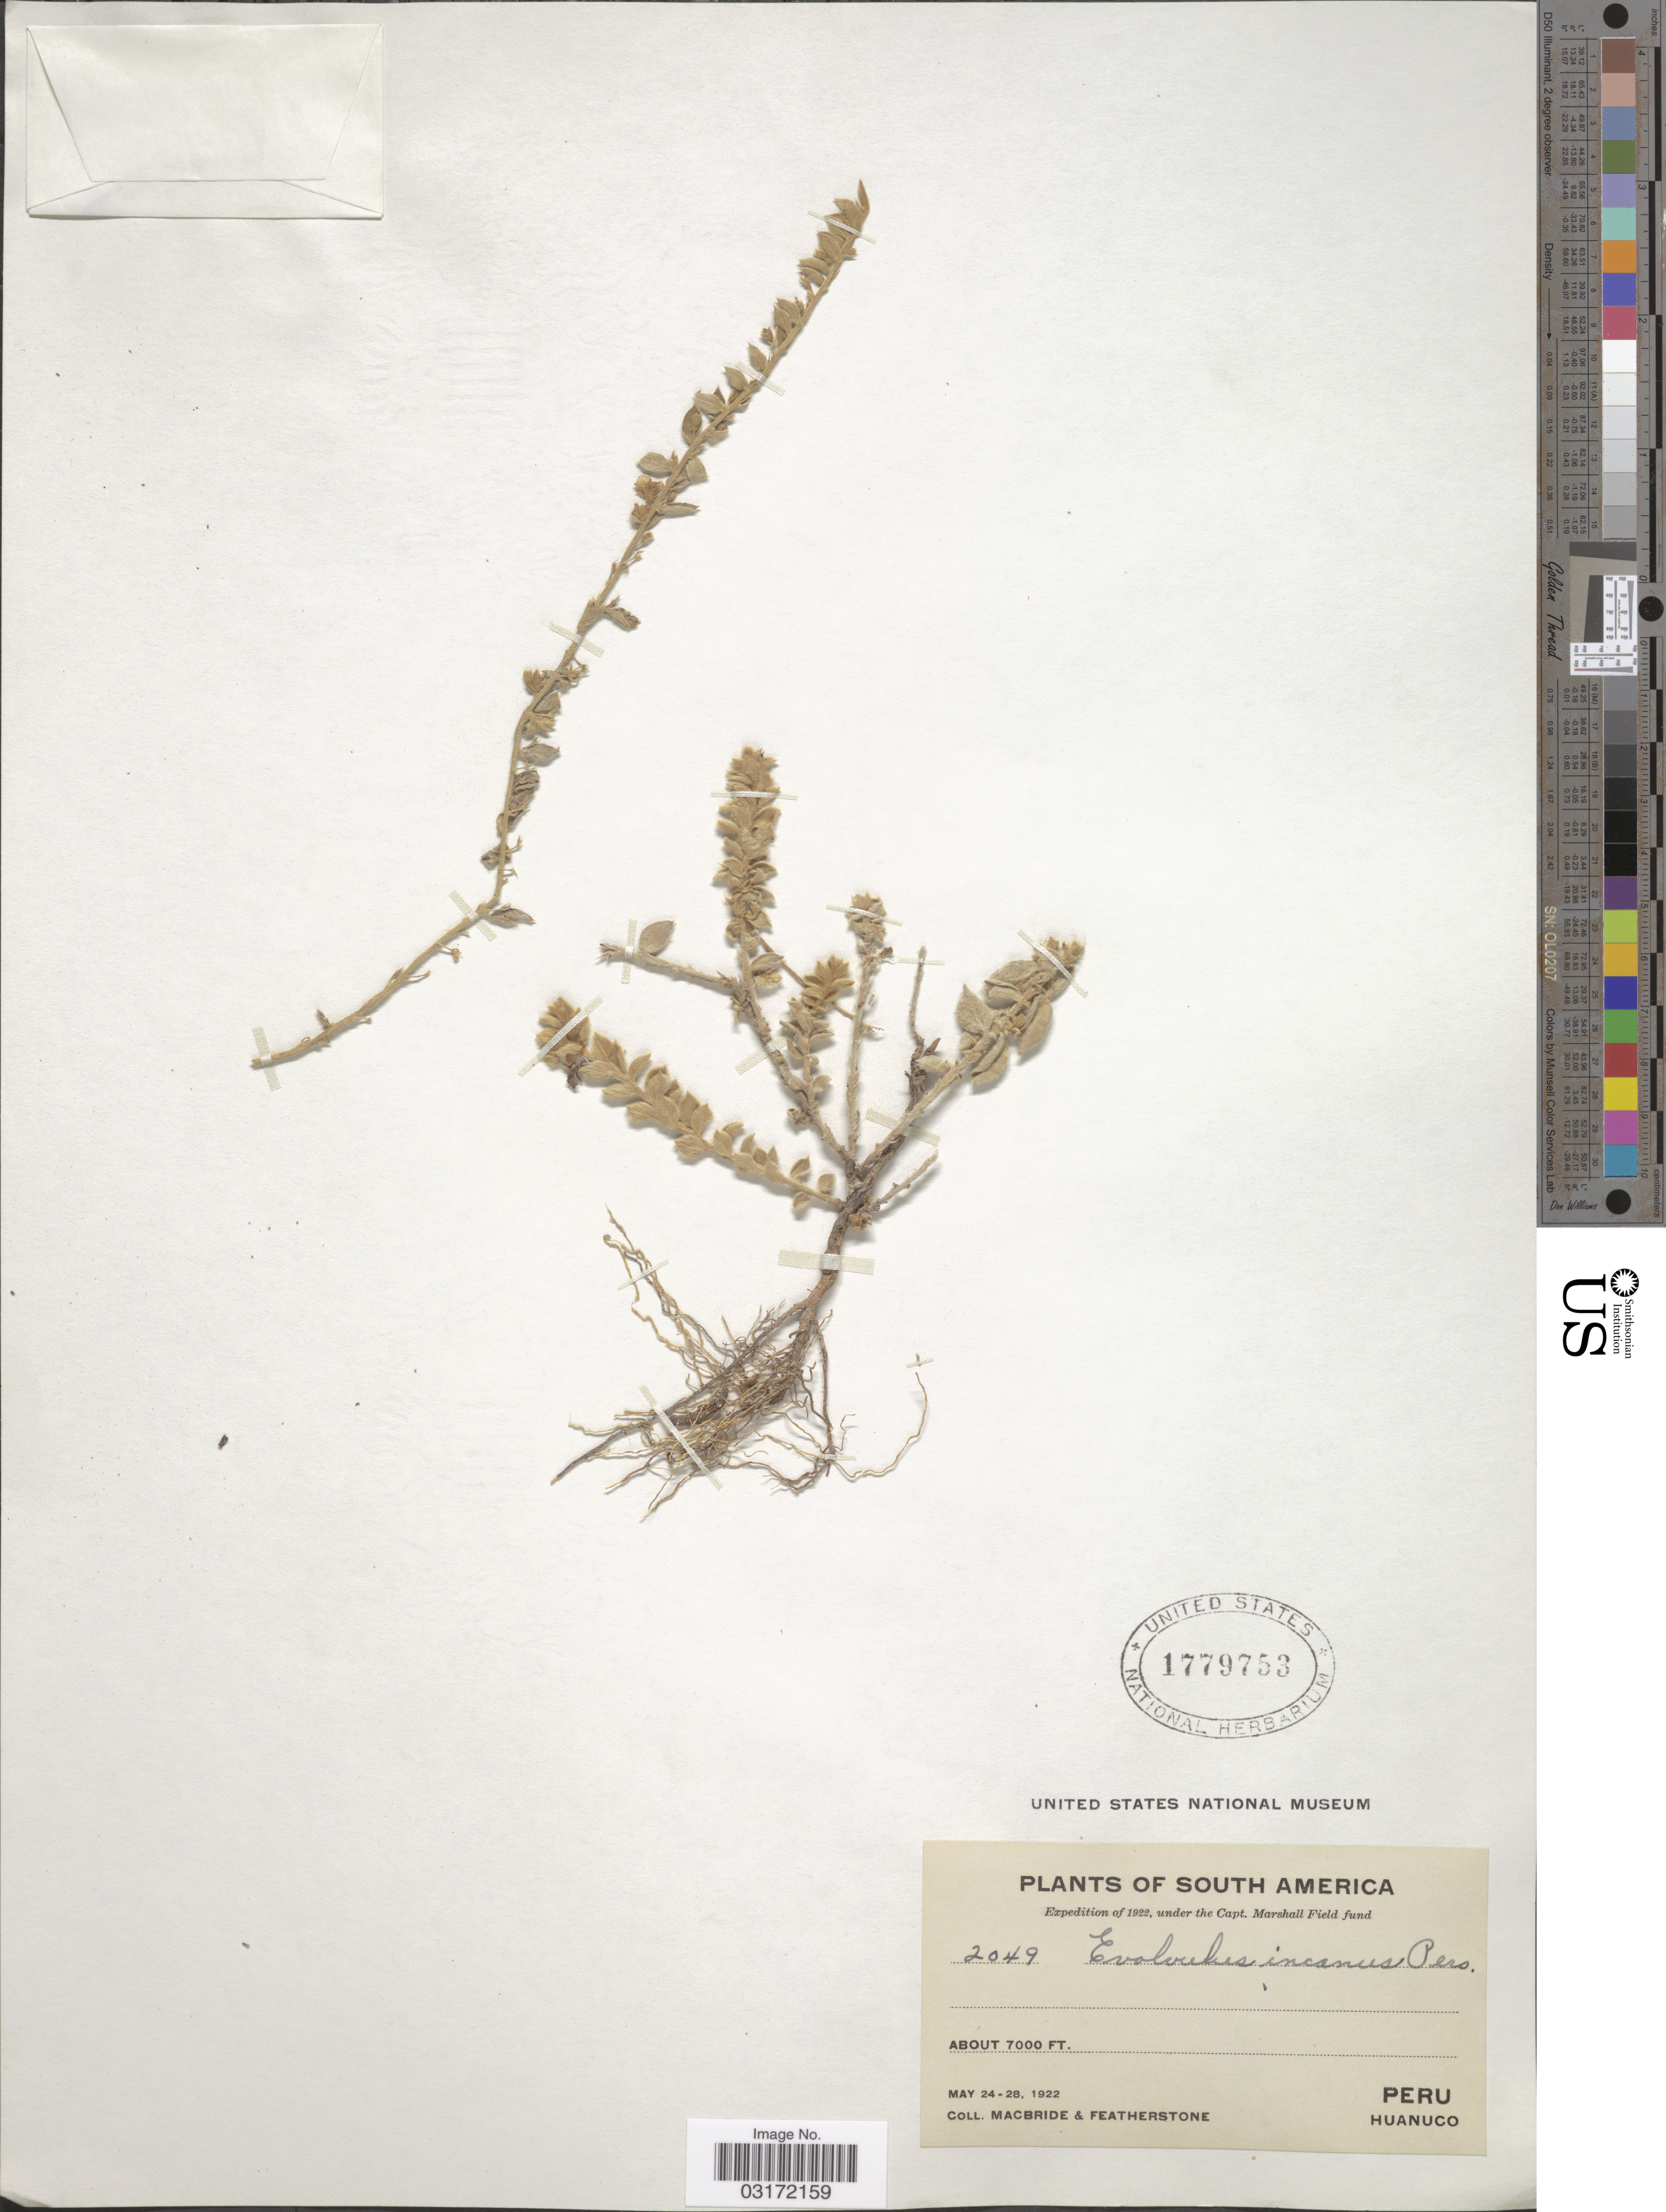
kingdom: Plantae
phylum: Tracheophyta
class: Magnoliopsida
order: Solanales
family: Convolvulaceae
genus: Evolvulus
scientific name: Evolvulus incanus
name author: Pers.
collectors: Macbride, -- & -. Featherstone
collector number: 2049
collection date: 1922-05-24/1922-05-28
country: Peru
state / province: Huánuco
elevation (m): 2134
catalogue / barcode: US 1779753